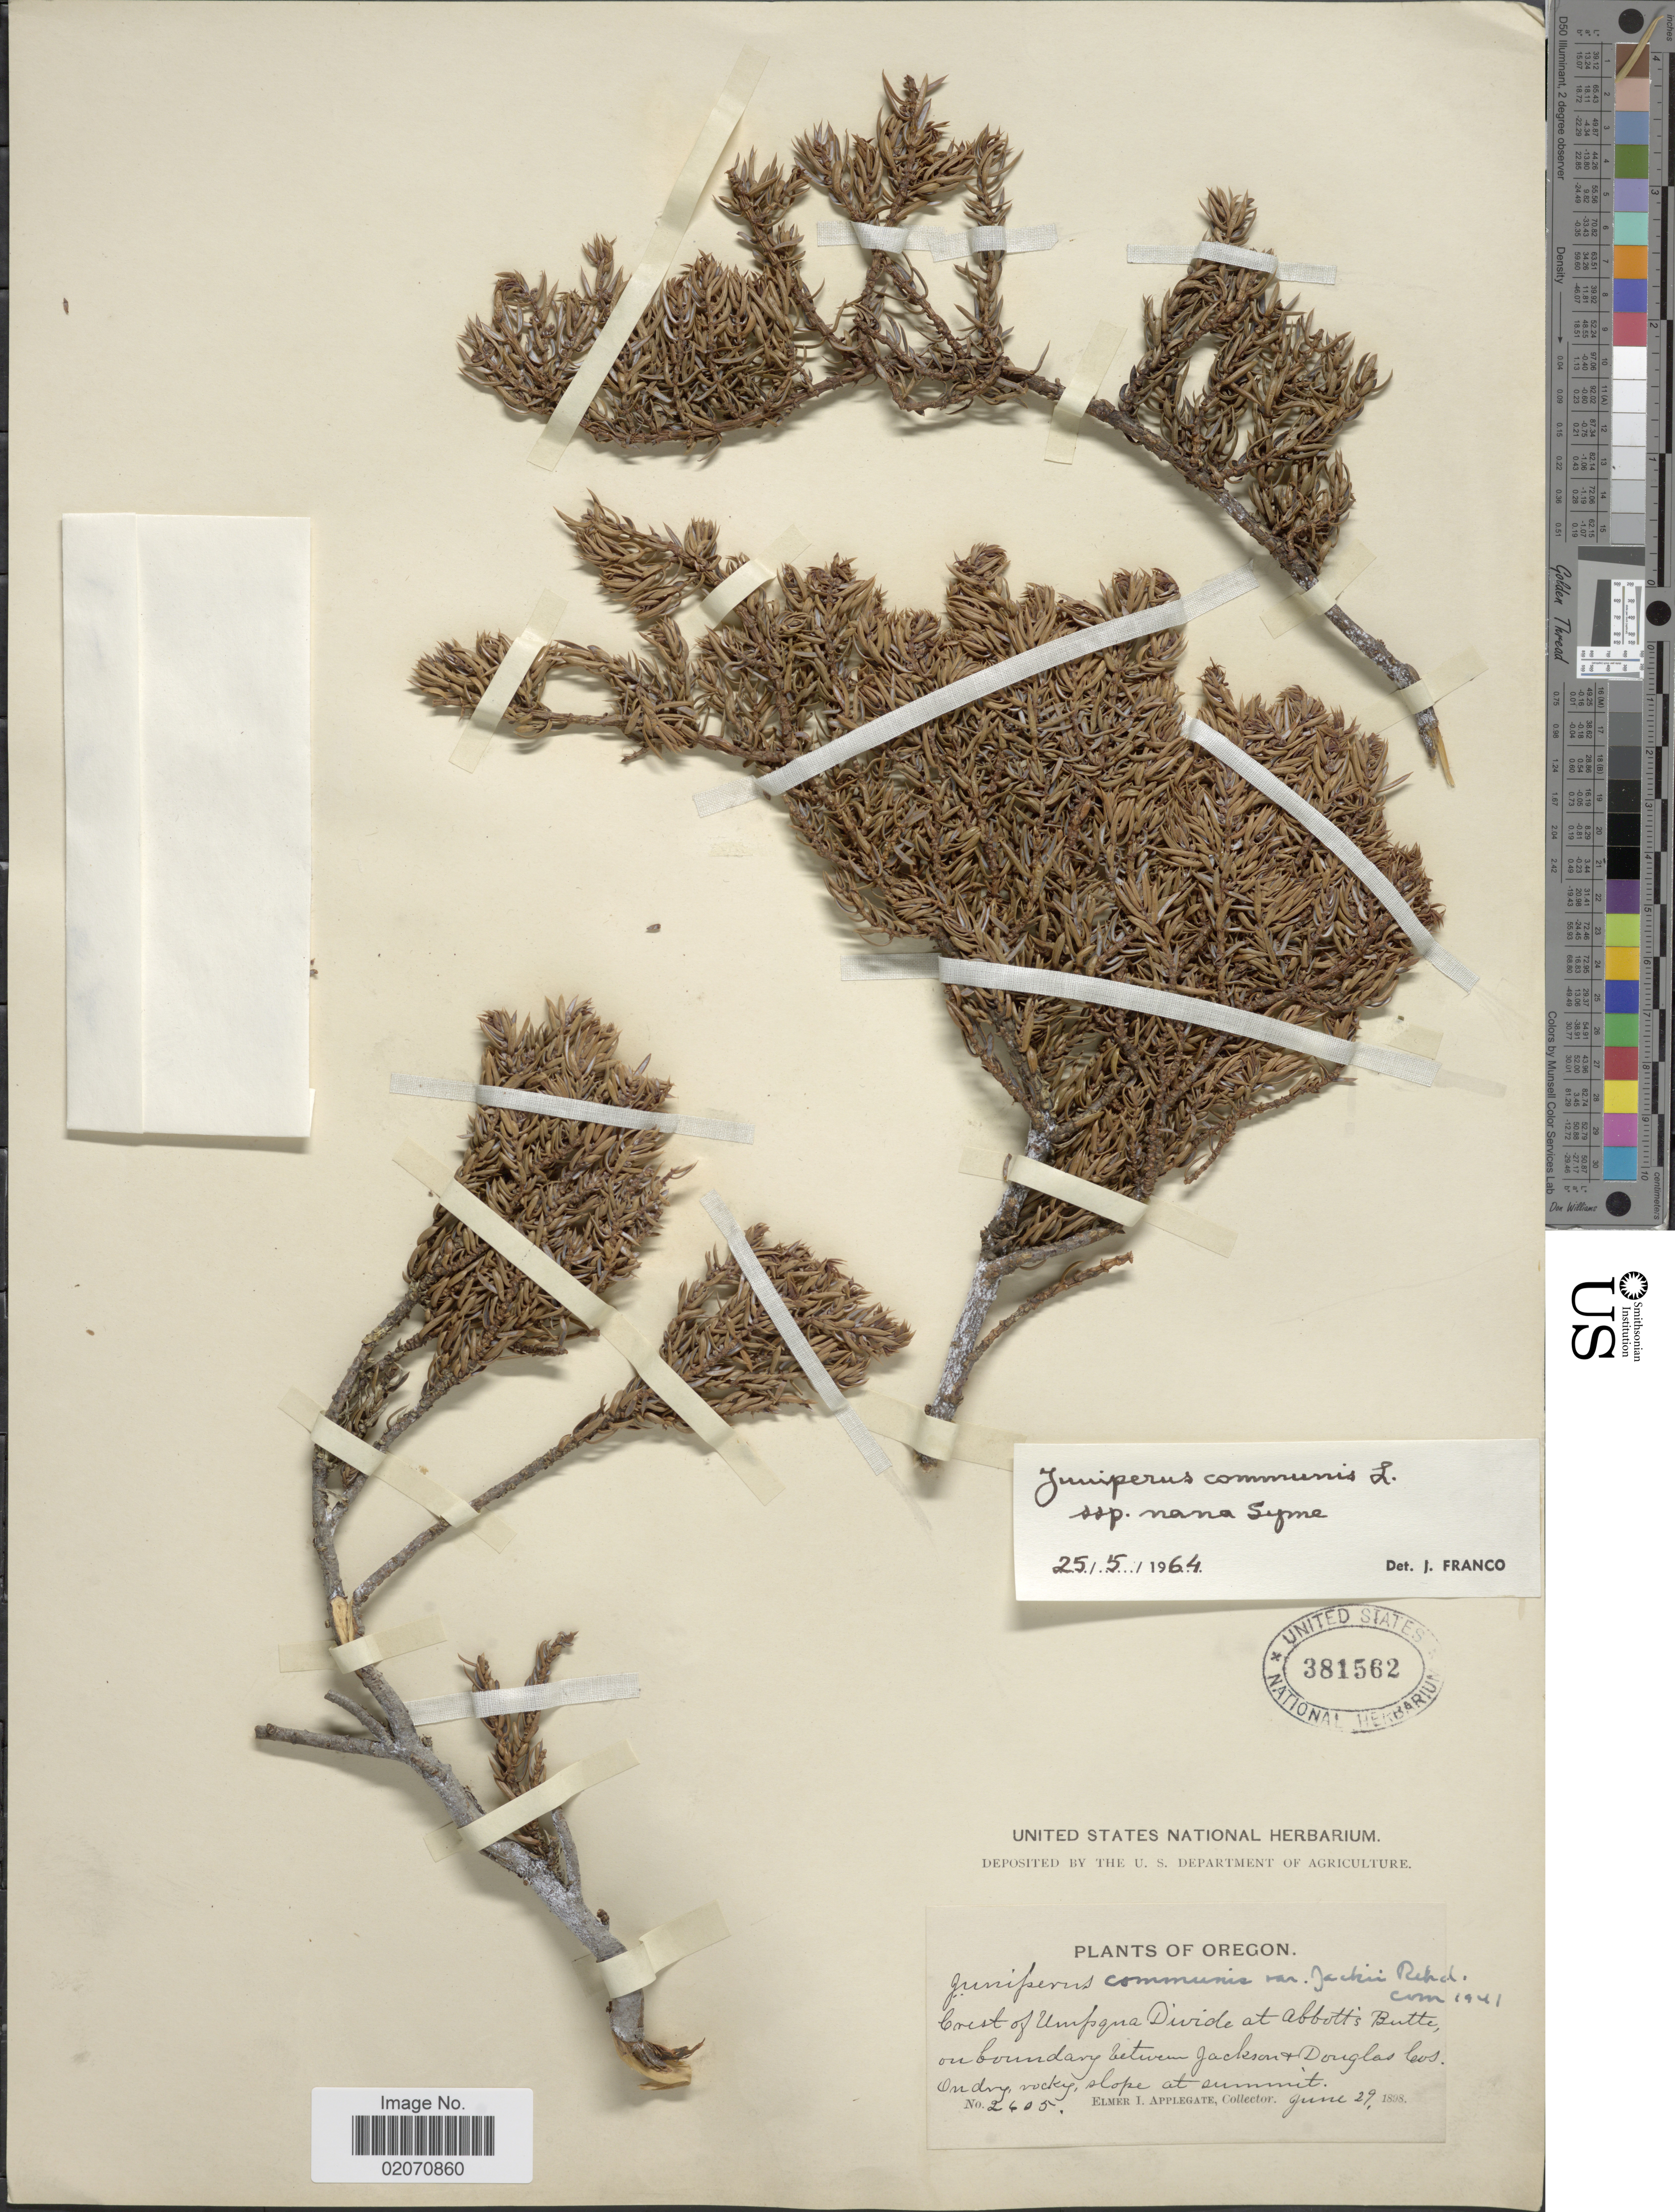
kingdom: Plantae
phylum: Tracheophyta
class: Pinopsida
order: Pinales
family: Cupressaceae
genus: Juniperus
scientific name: Juniperus communis subsp. nana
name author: (Willd.) Syme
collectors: E. I. Applegate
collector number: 2605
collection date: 1898-06-29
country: United States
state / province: Oregon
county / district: Douglas / Jackson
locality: Crest of Umpayna at Abbott's Butte on boundary between Jackson & Douglas Co.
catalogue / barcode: US 381562